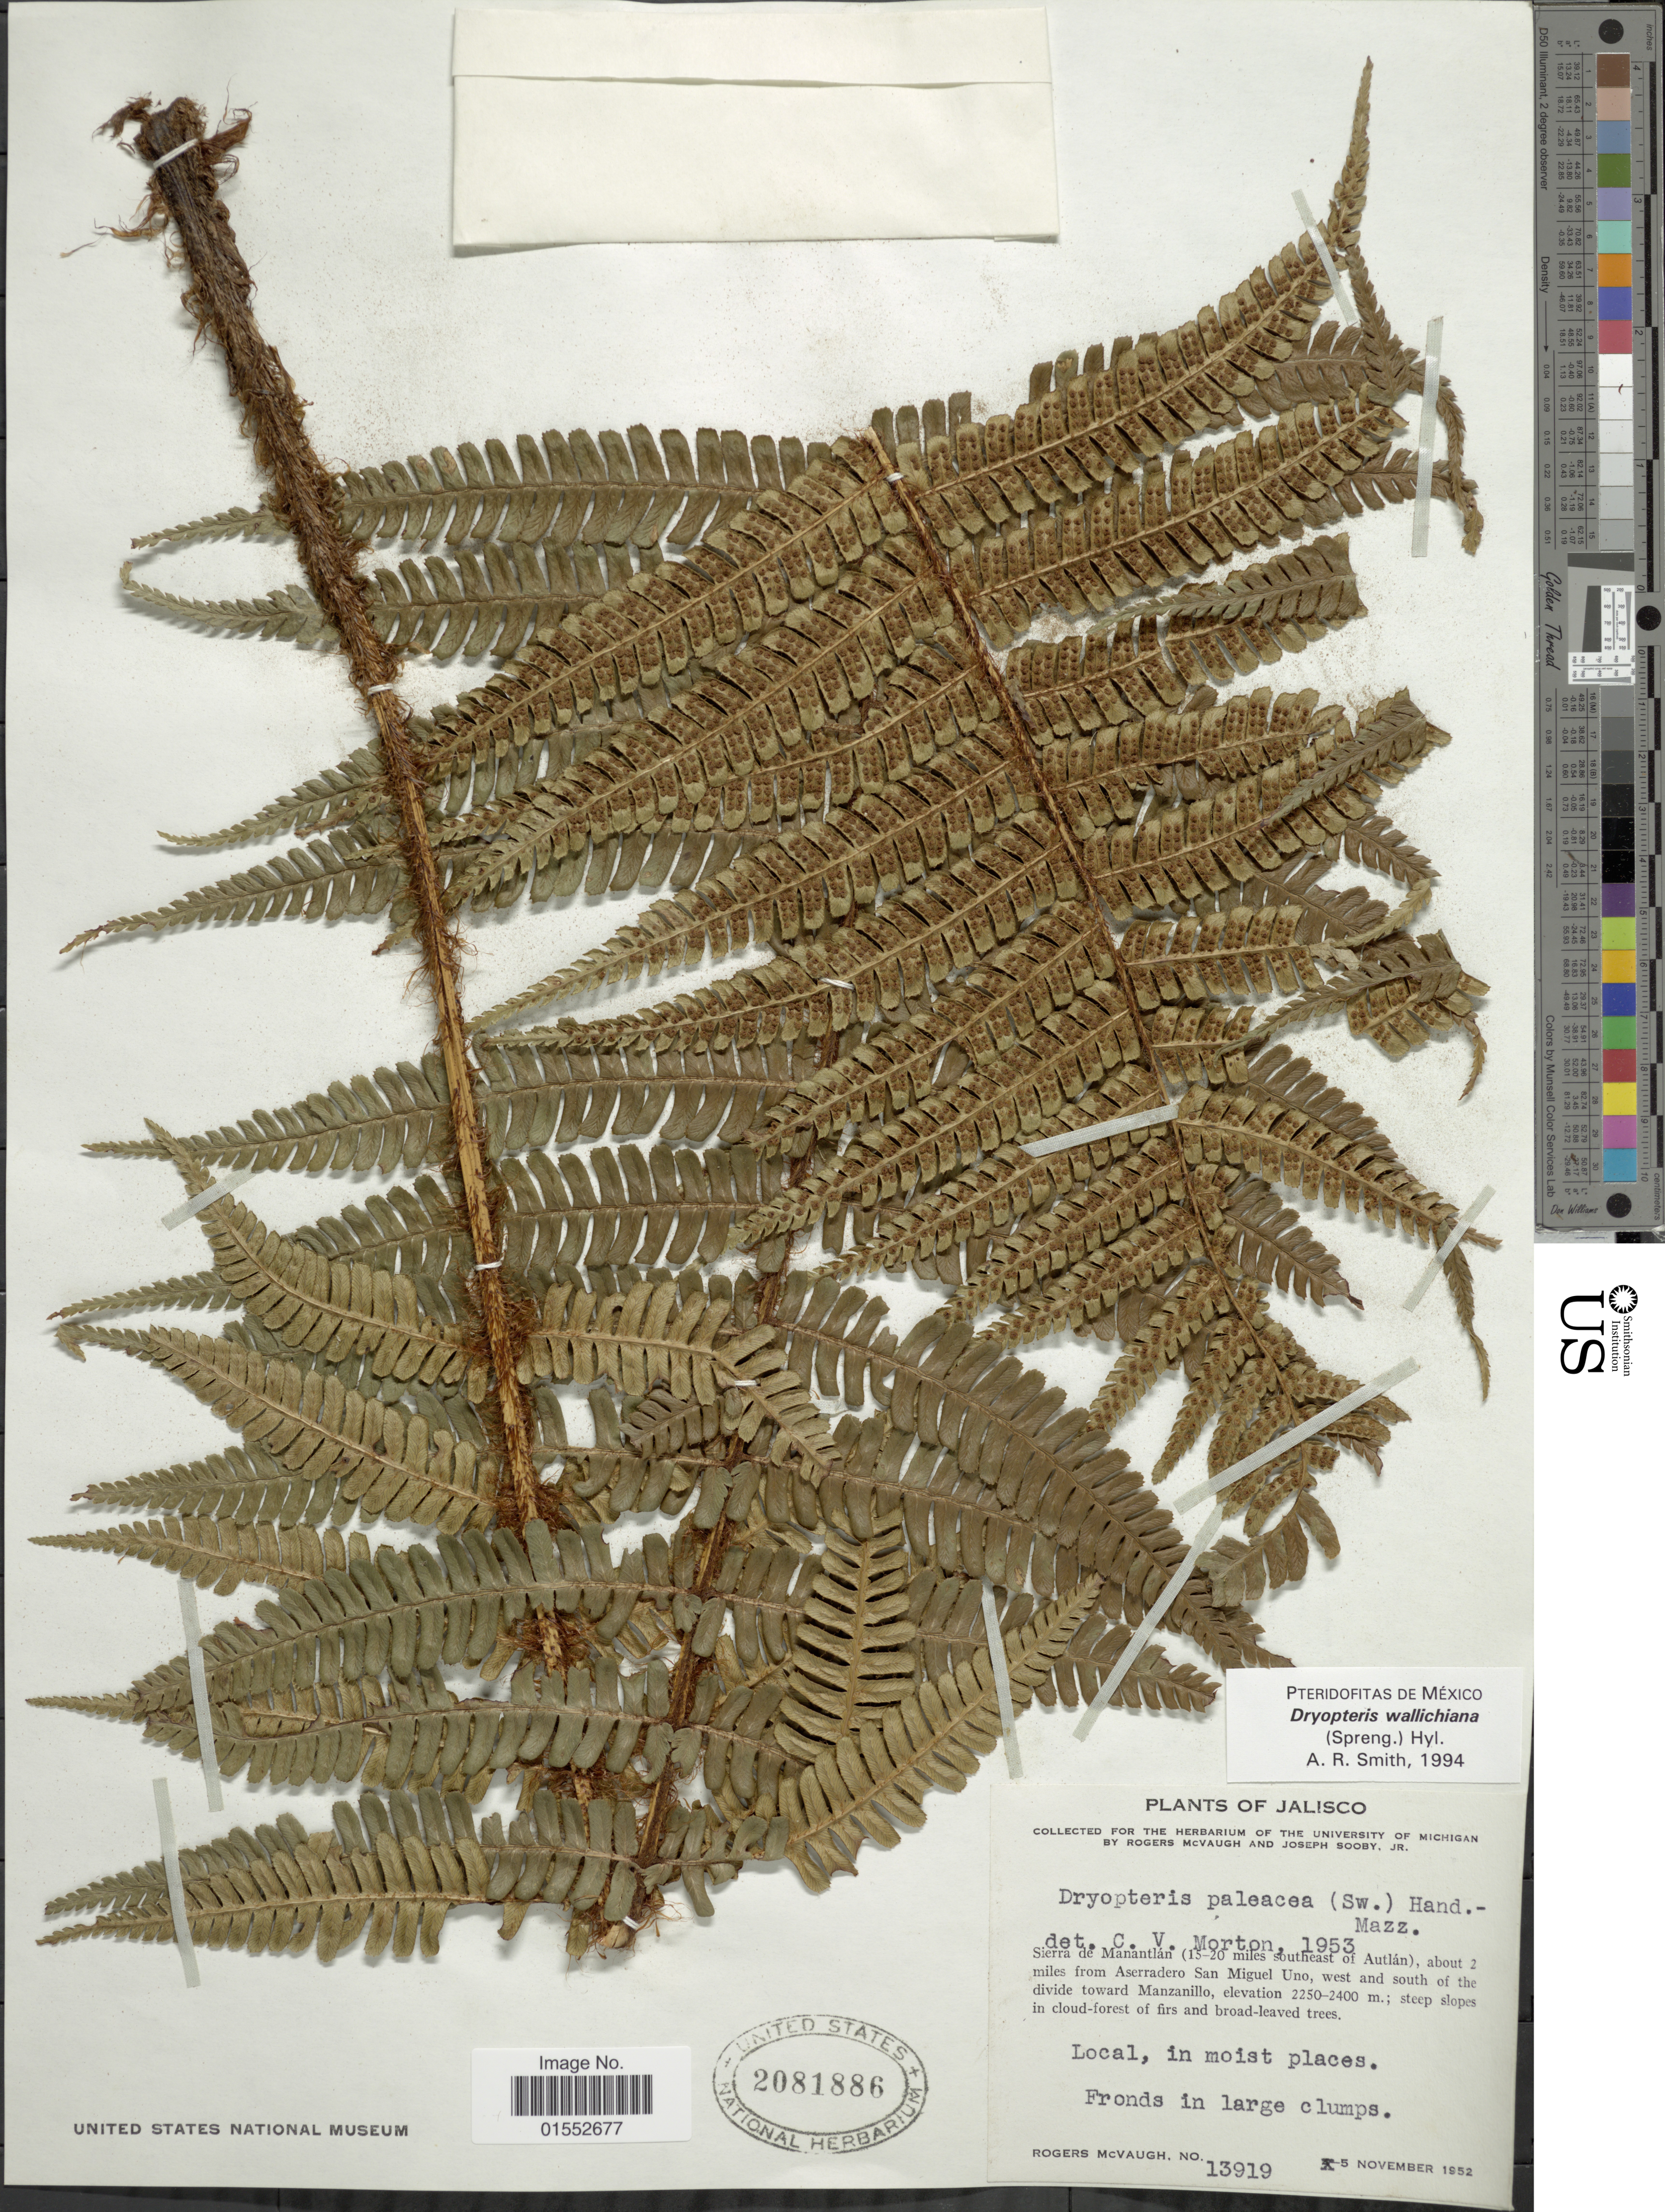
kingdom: Plantae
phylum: Tracheophyta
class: Polypodiopsida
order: Polypodiales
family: Dryopteridaceae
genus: Dryopteris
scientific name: Dryopteris wallichiana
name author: (Spreng.) Hyl.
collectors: R. McVaugh & J. Sooby Jr.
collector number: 13919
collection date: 1952-11-05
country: Mexico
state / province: Jalisco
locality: Sierra de Manantlán (15-20 miles southeast of Autlán), about 2 miles from Aserradero San Miguel Uno, west and south of the divide toward Manzanillo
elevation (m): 2250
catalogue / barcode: US 2081886